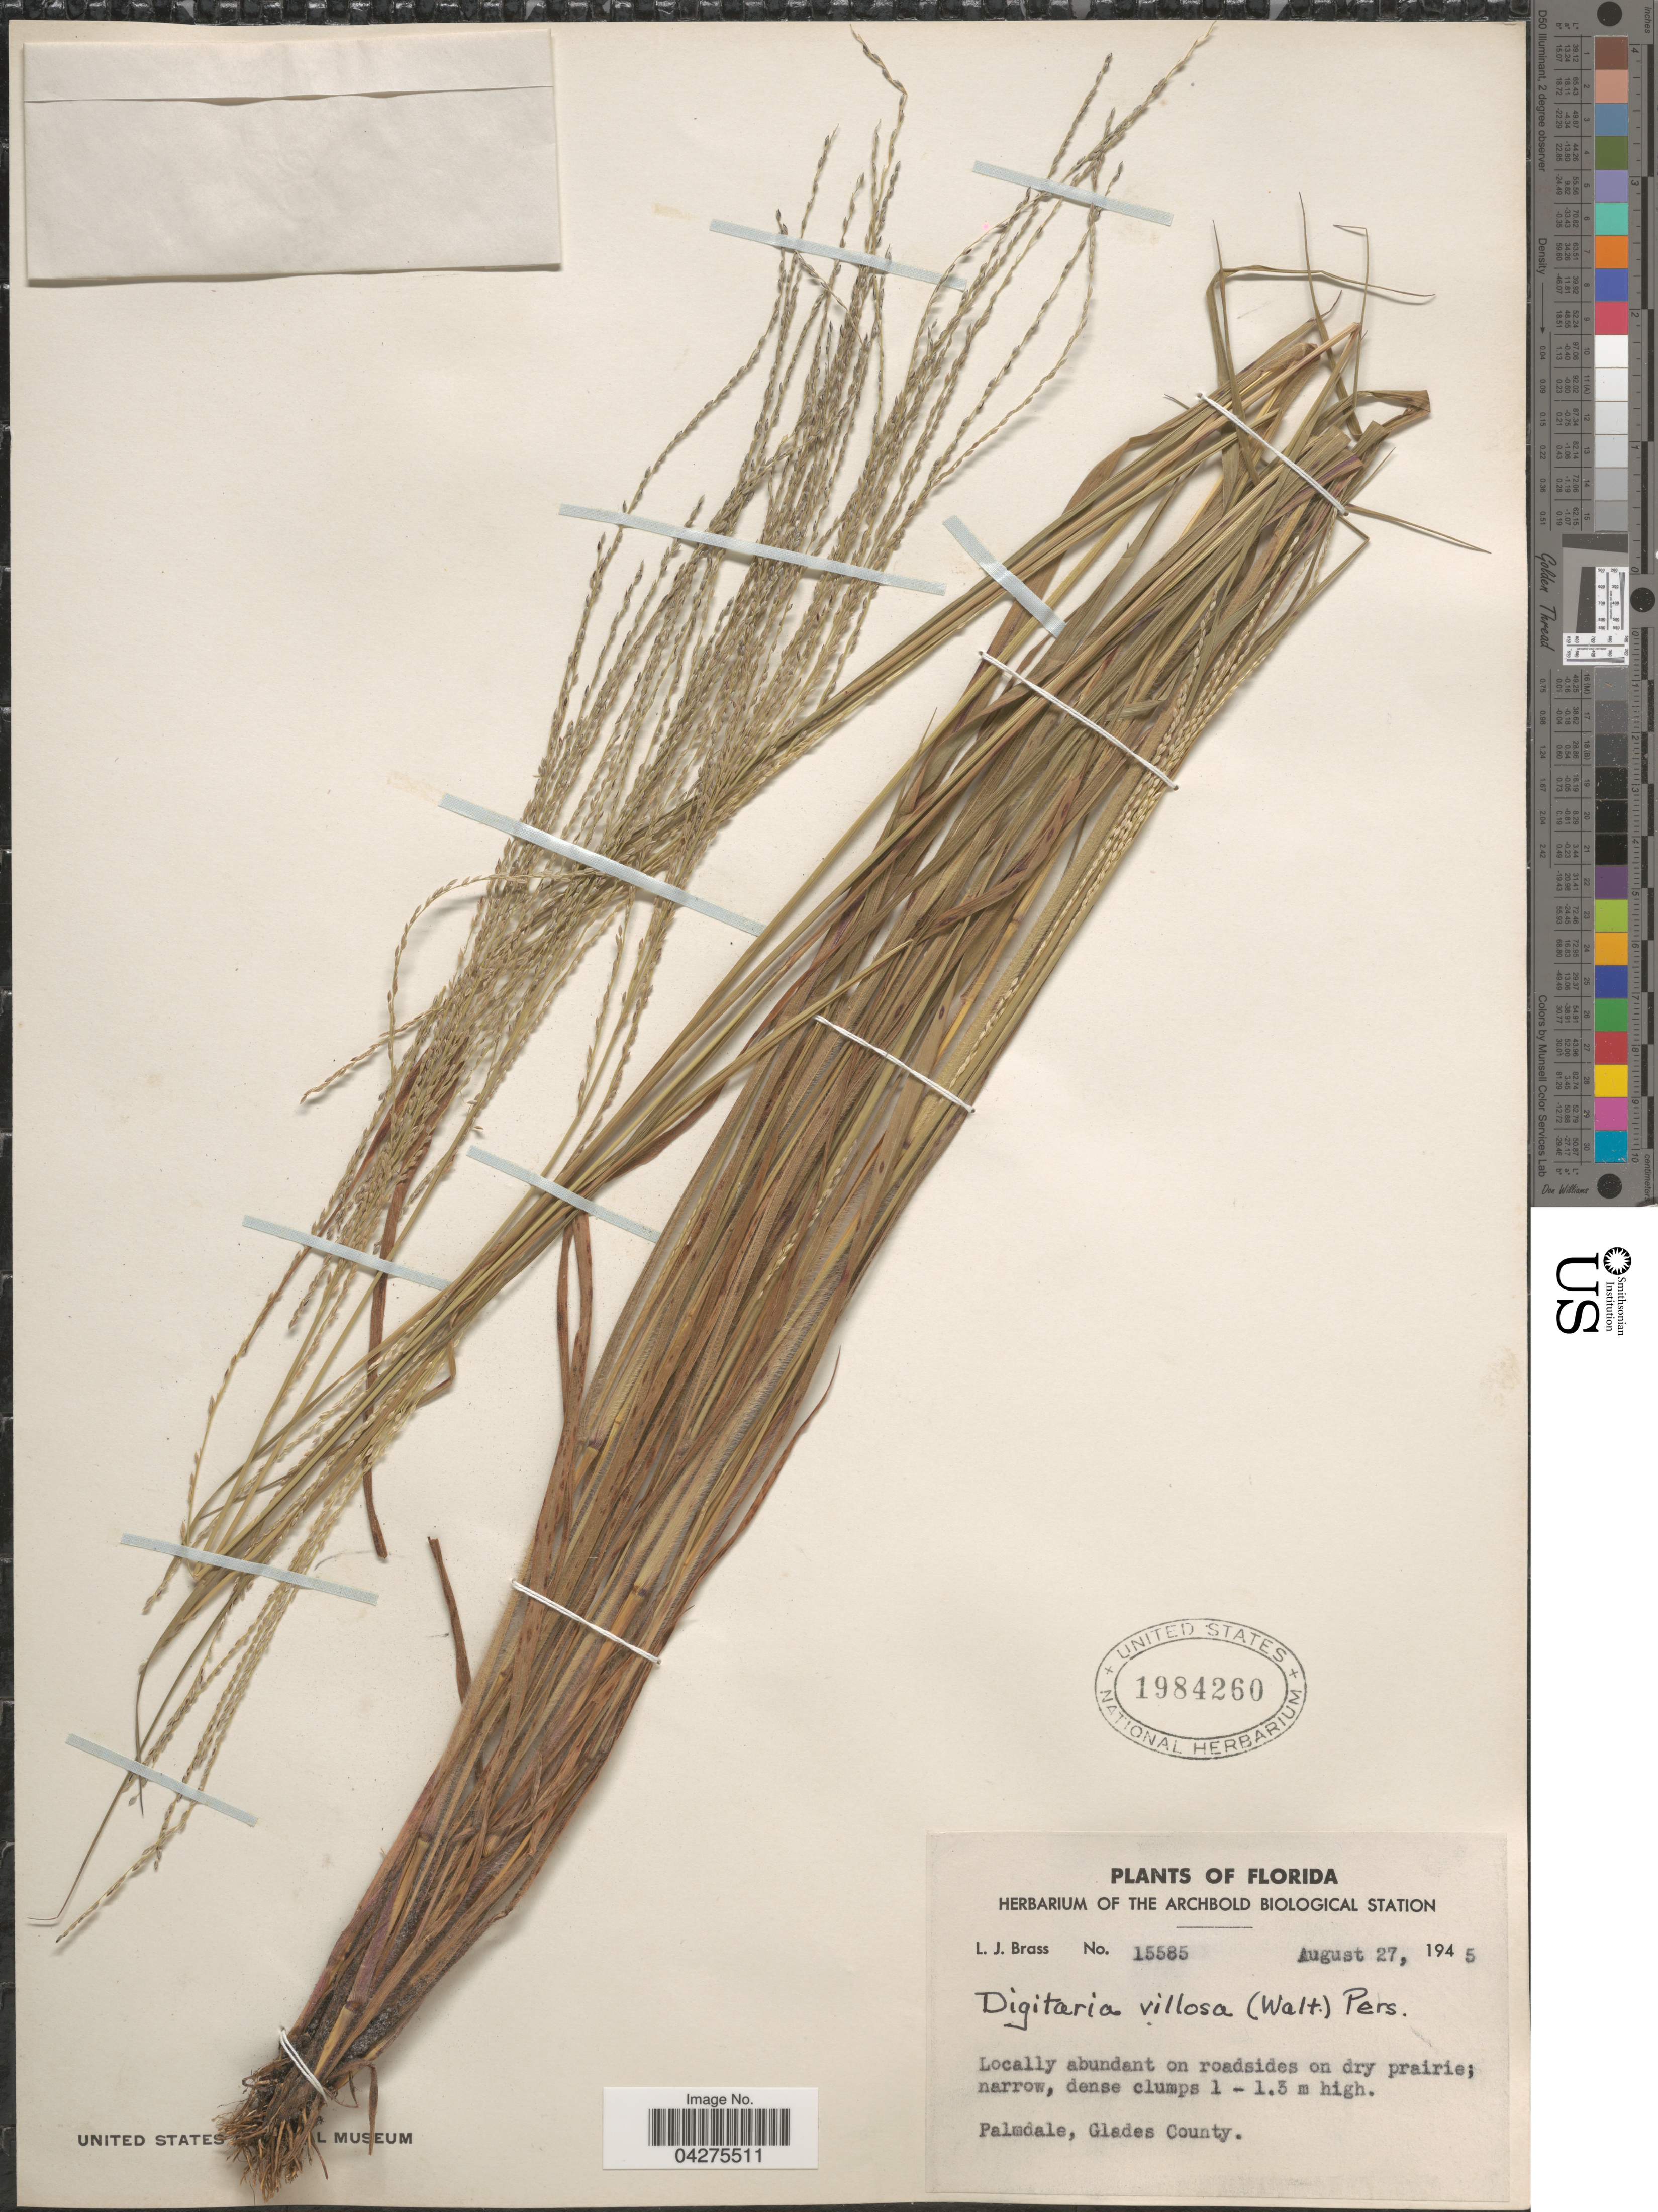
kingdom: Plantae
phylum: Tracheophyta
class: Liliopsida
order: Poales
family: Poaceae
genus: Digitaria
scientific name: Digitaria villosa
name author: (Walter) Pers.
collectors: L. J. Brass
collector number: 15585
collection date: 1945-08-27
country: United States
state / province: Florida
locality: Palmdale, Glades County.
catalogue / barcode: US 1984260